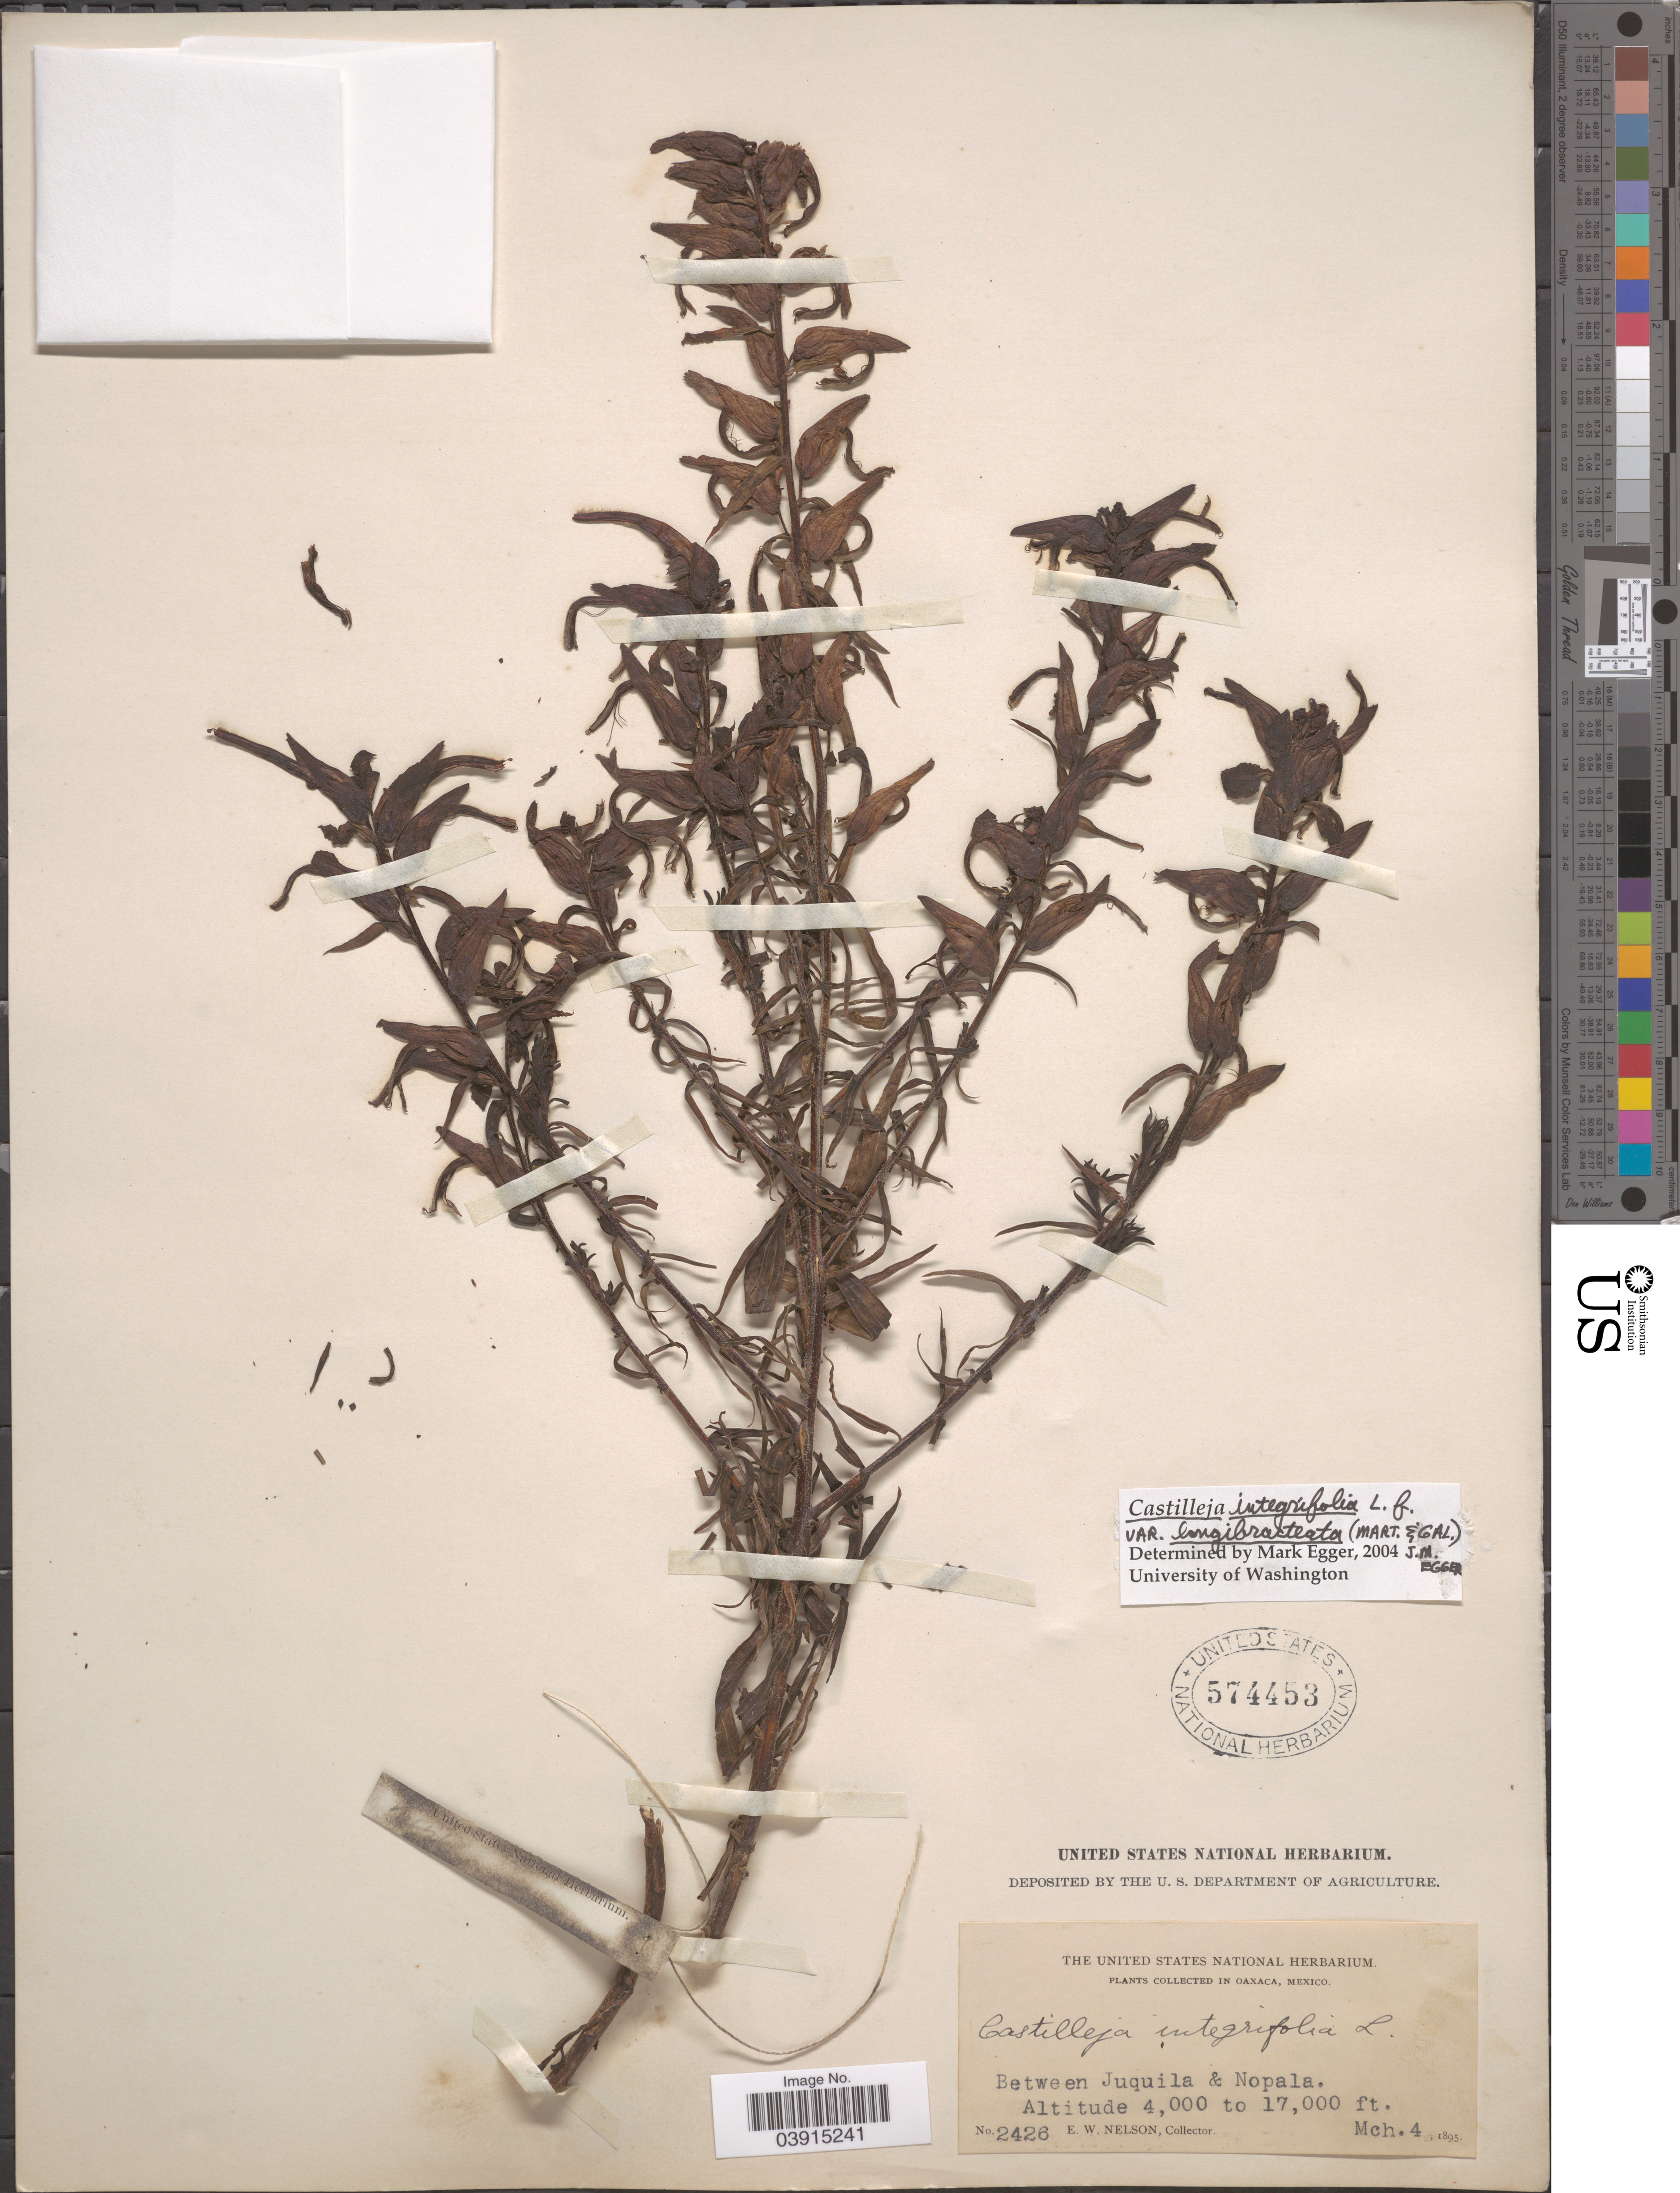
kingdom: Plantae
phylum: Tracheophyta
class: Magnoliopsida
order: Lamiales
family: Orobanchaceae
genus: Castilleja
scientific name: Castilleja integrifolia var. longibracteata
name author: (M. Martens & Galeotti) J.M. Egger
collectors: E. W. Nelson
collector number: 2426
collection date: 1895-03-04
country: Mexico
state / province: Oaxaca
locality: Between Juquila & Nopala.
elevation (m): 1219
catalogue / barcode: US 574453